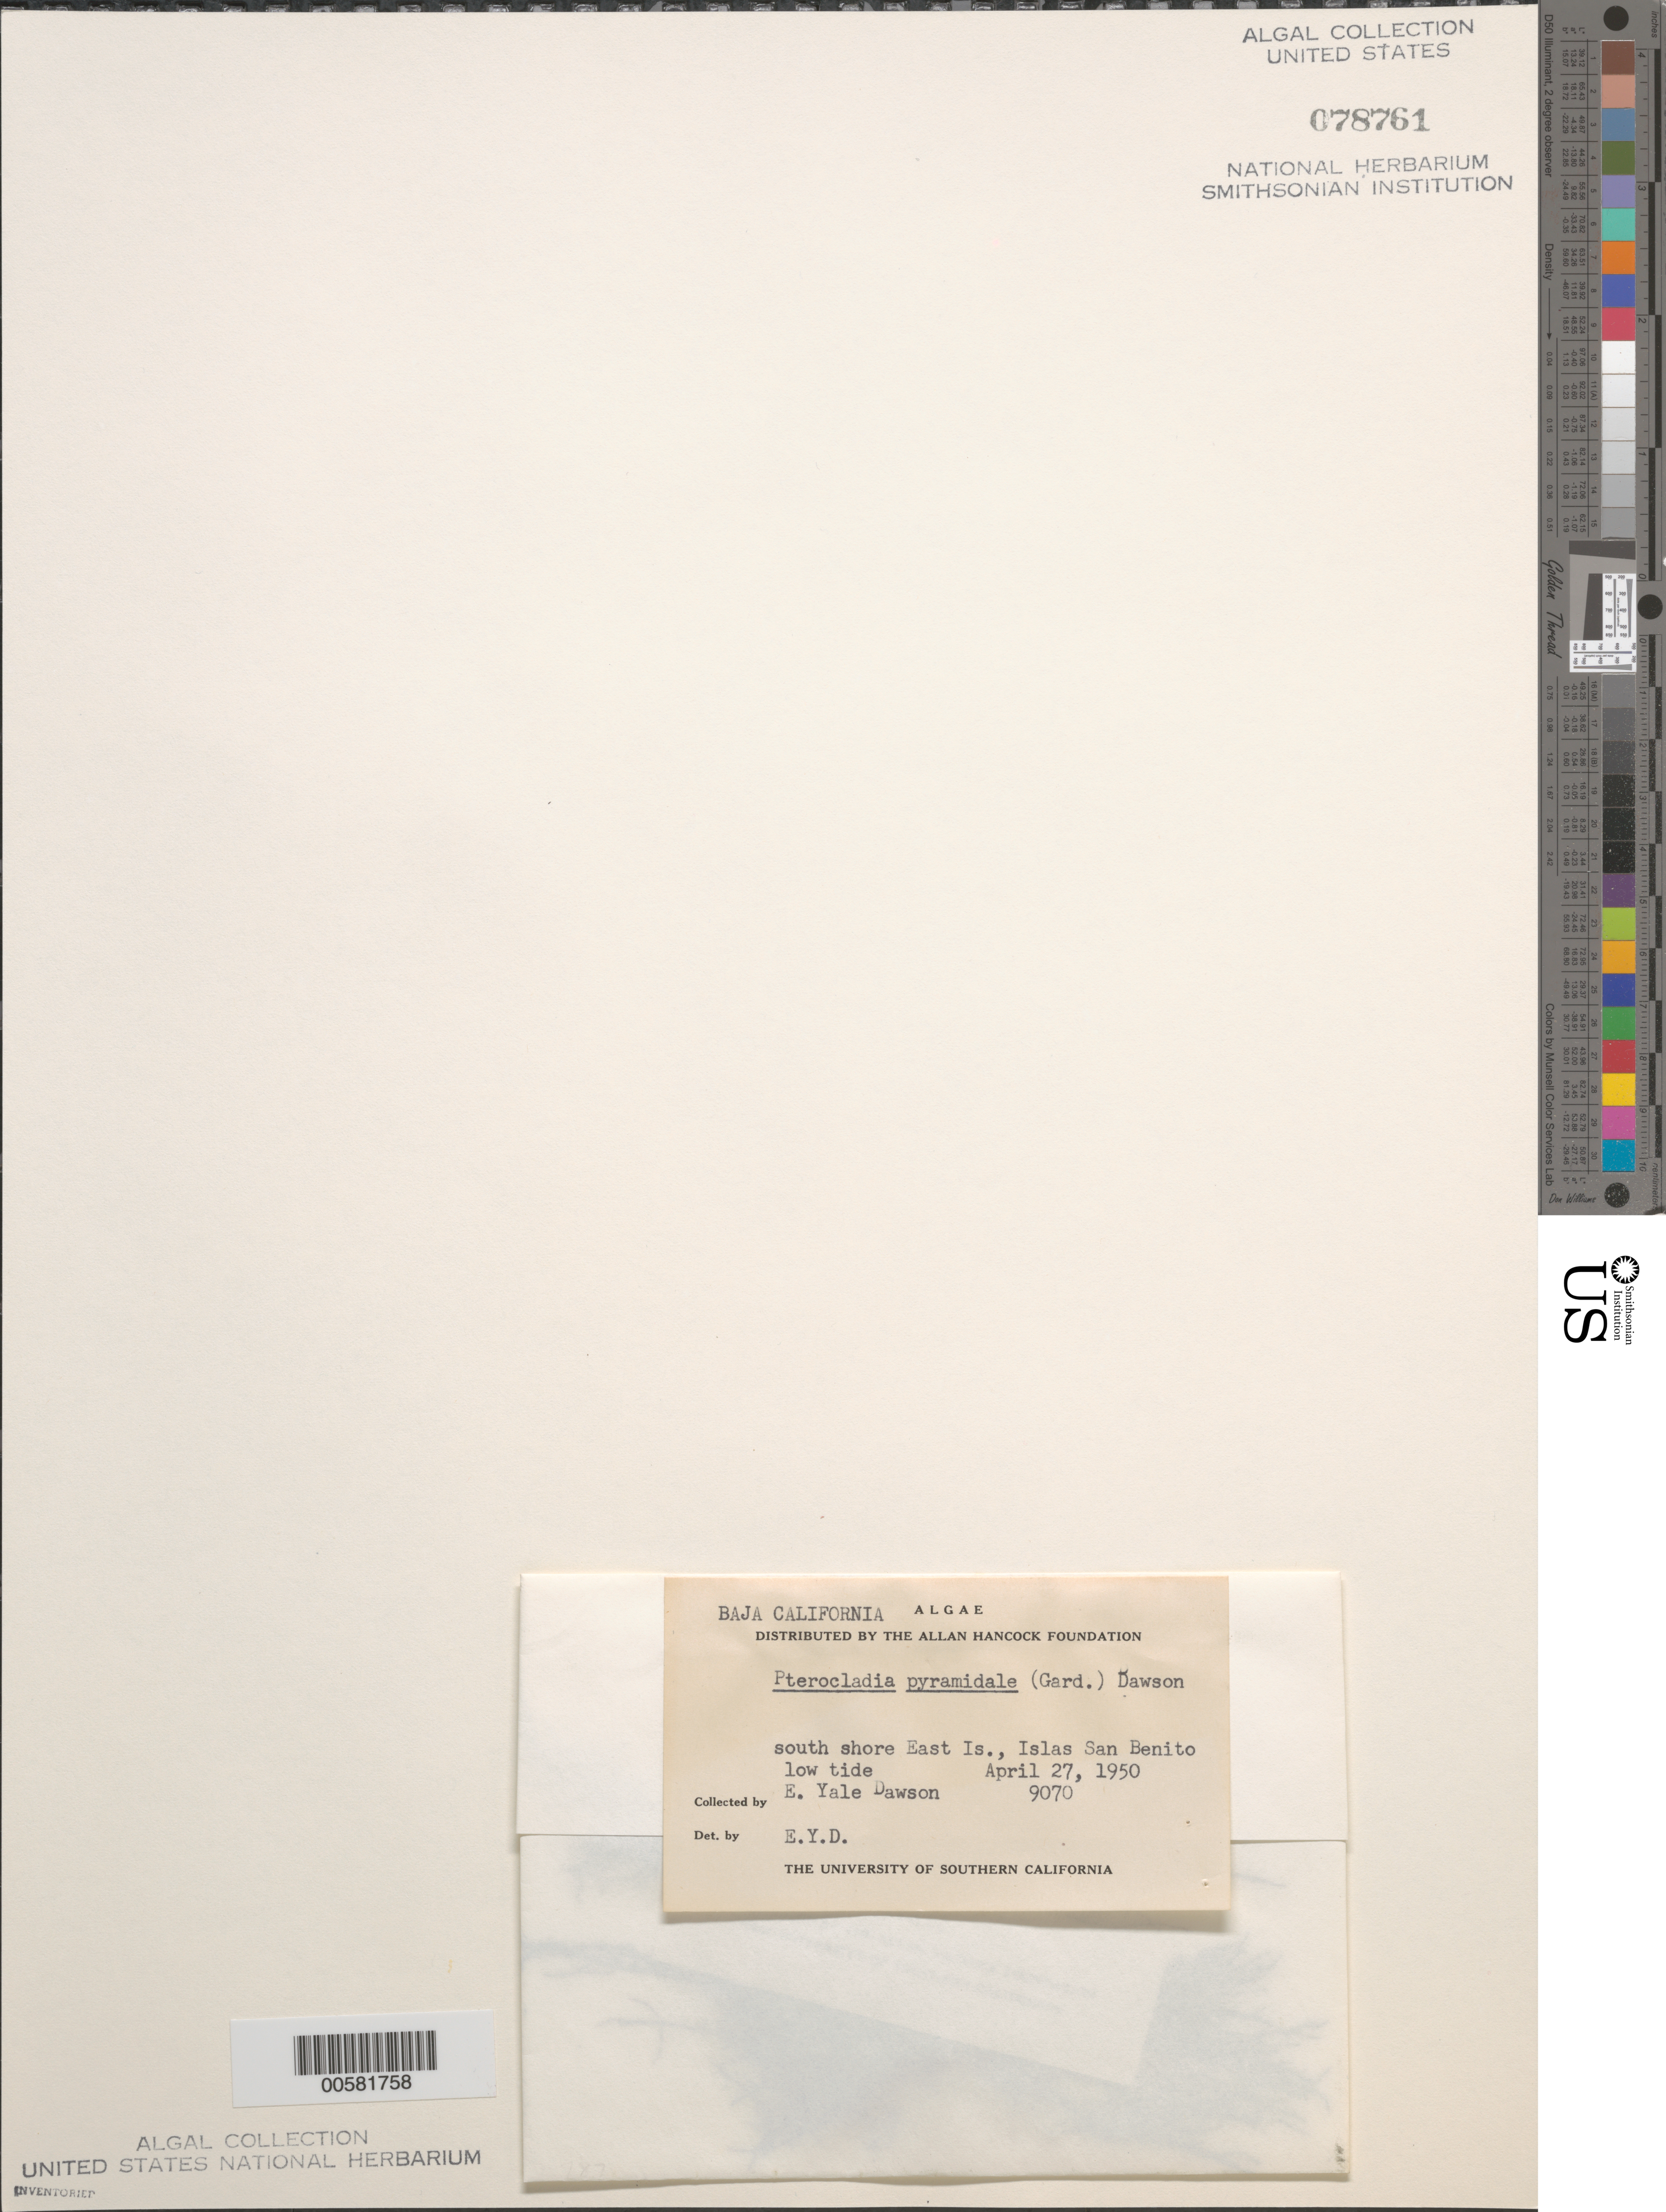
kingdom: Plantae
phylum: Rhodophyta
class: Florideophyceae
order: Gelidiales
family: Pterocladiaceae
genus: Pterocladiella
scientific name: Pterocladiella capillacea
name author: (S.G. Gmel.) Santelices & Hommers.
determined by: Algae name updating Project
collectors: E. Y. Dawson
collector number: EYD 9070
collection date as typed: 27 Apr 1950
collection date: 1950-04-27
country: Mexico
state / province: Baja California Norte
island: East Island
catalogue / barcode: US 78761